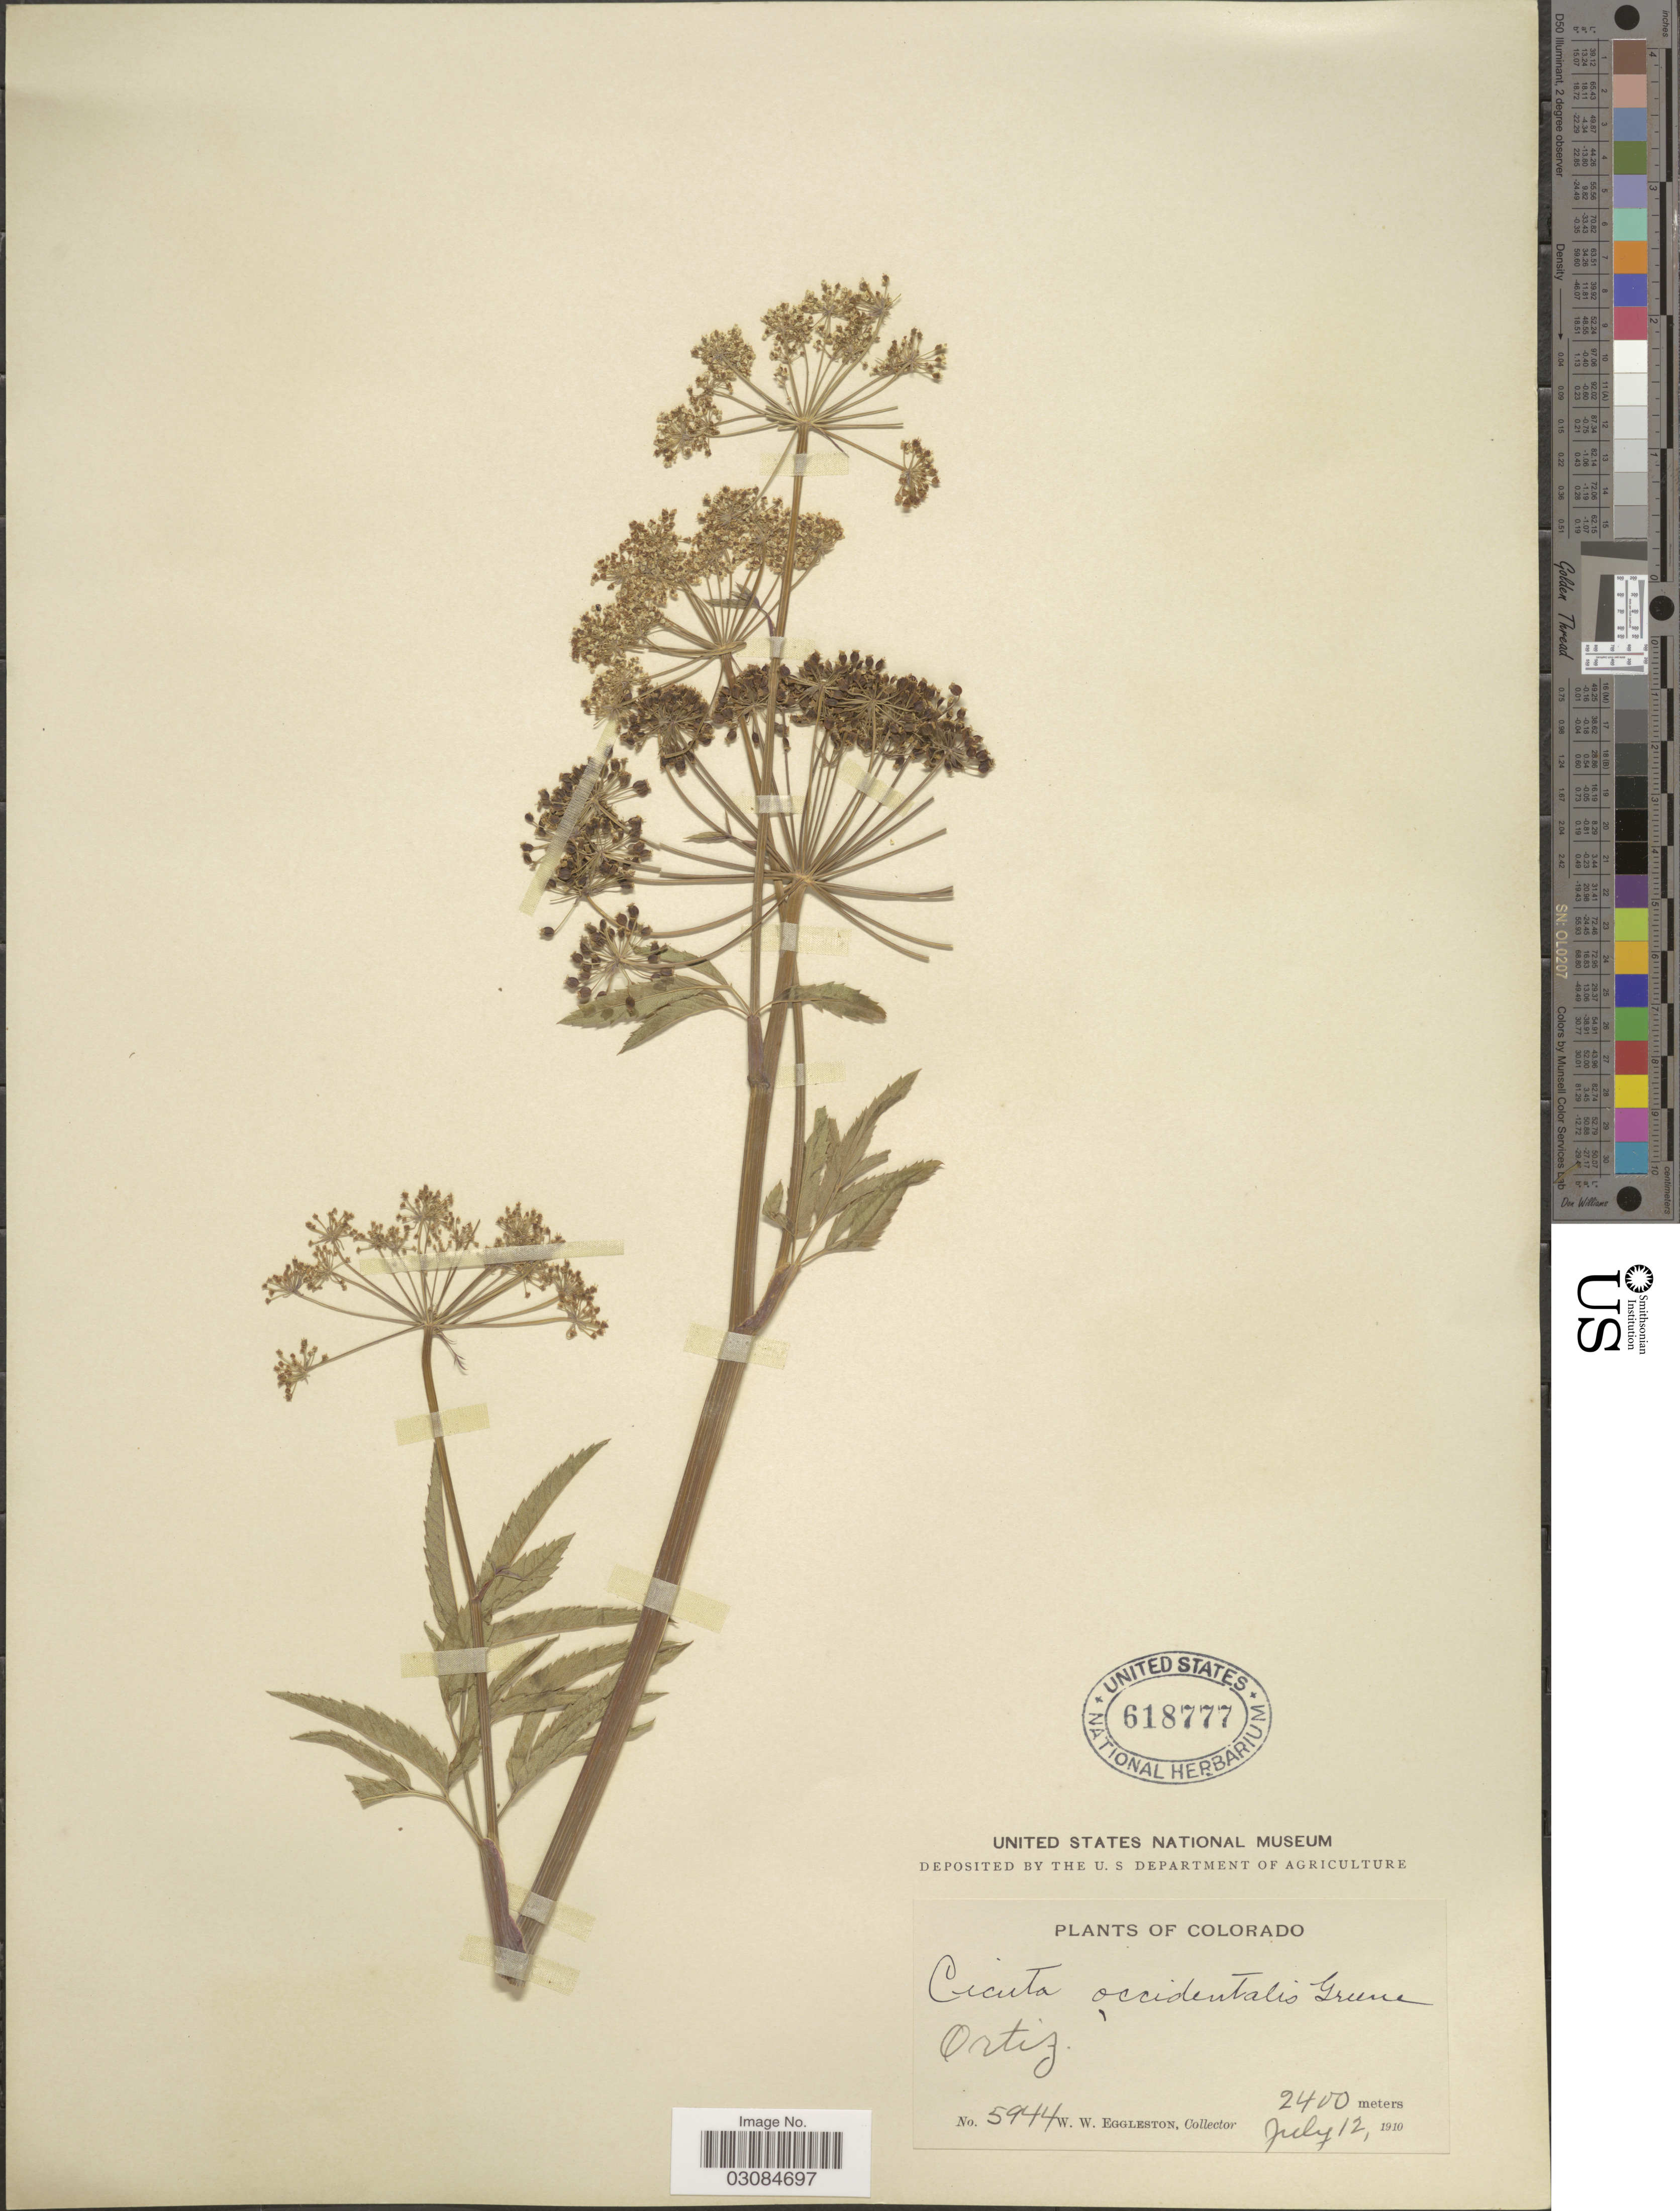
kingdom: Plantae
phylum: Tracheophyta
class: Magnoliopsida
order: Apiales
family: Apiaceae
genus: Cicuta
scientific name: Cicuta occidentalis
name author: Greene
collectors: W. W. Eggleston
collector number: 5944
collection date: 1910-07-12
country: United States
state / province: Colorado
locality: Ortiz.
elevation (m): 2400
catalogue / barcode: US 618777